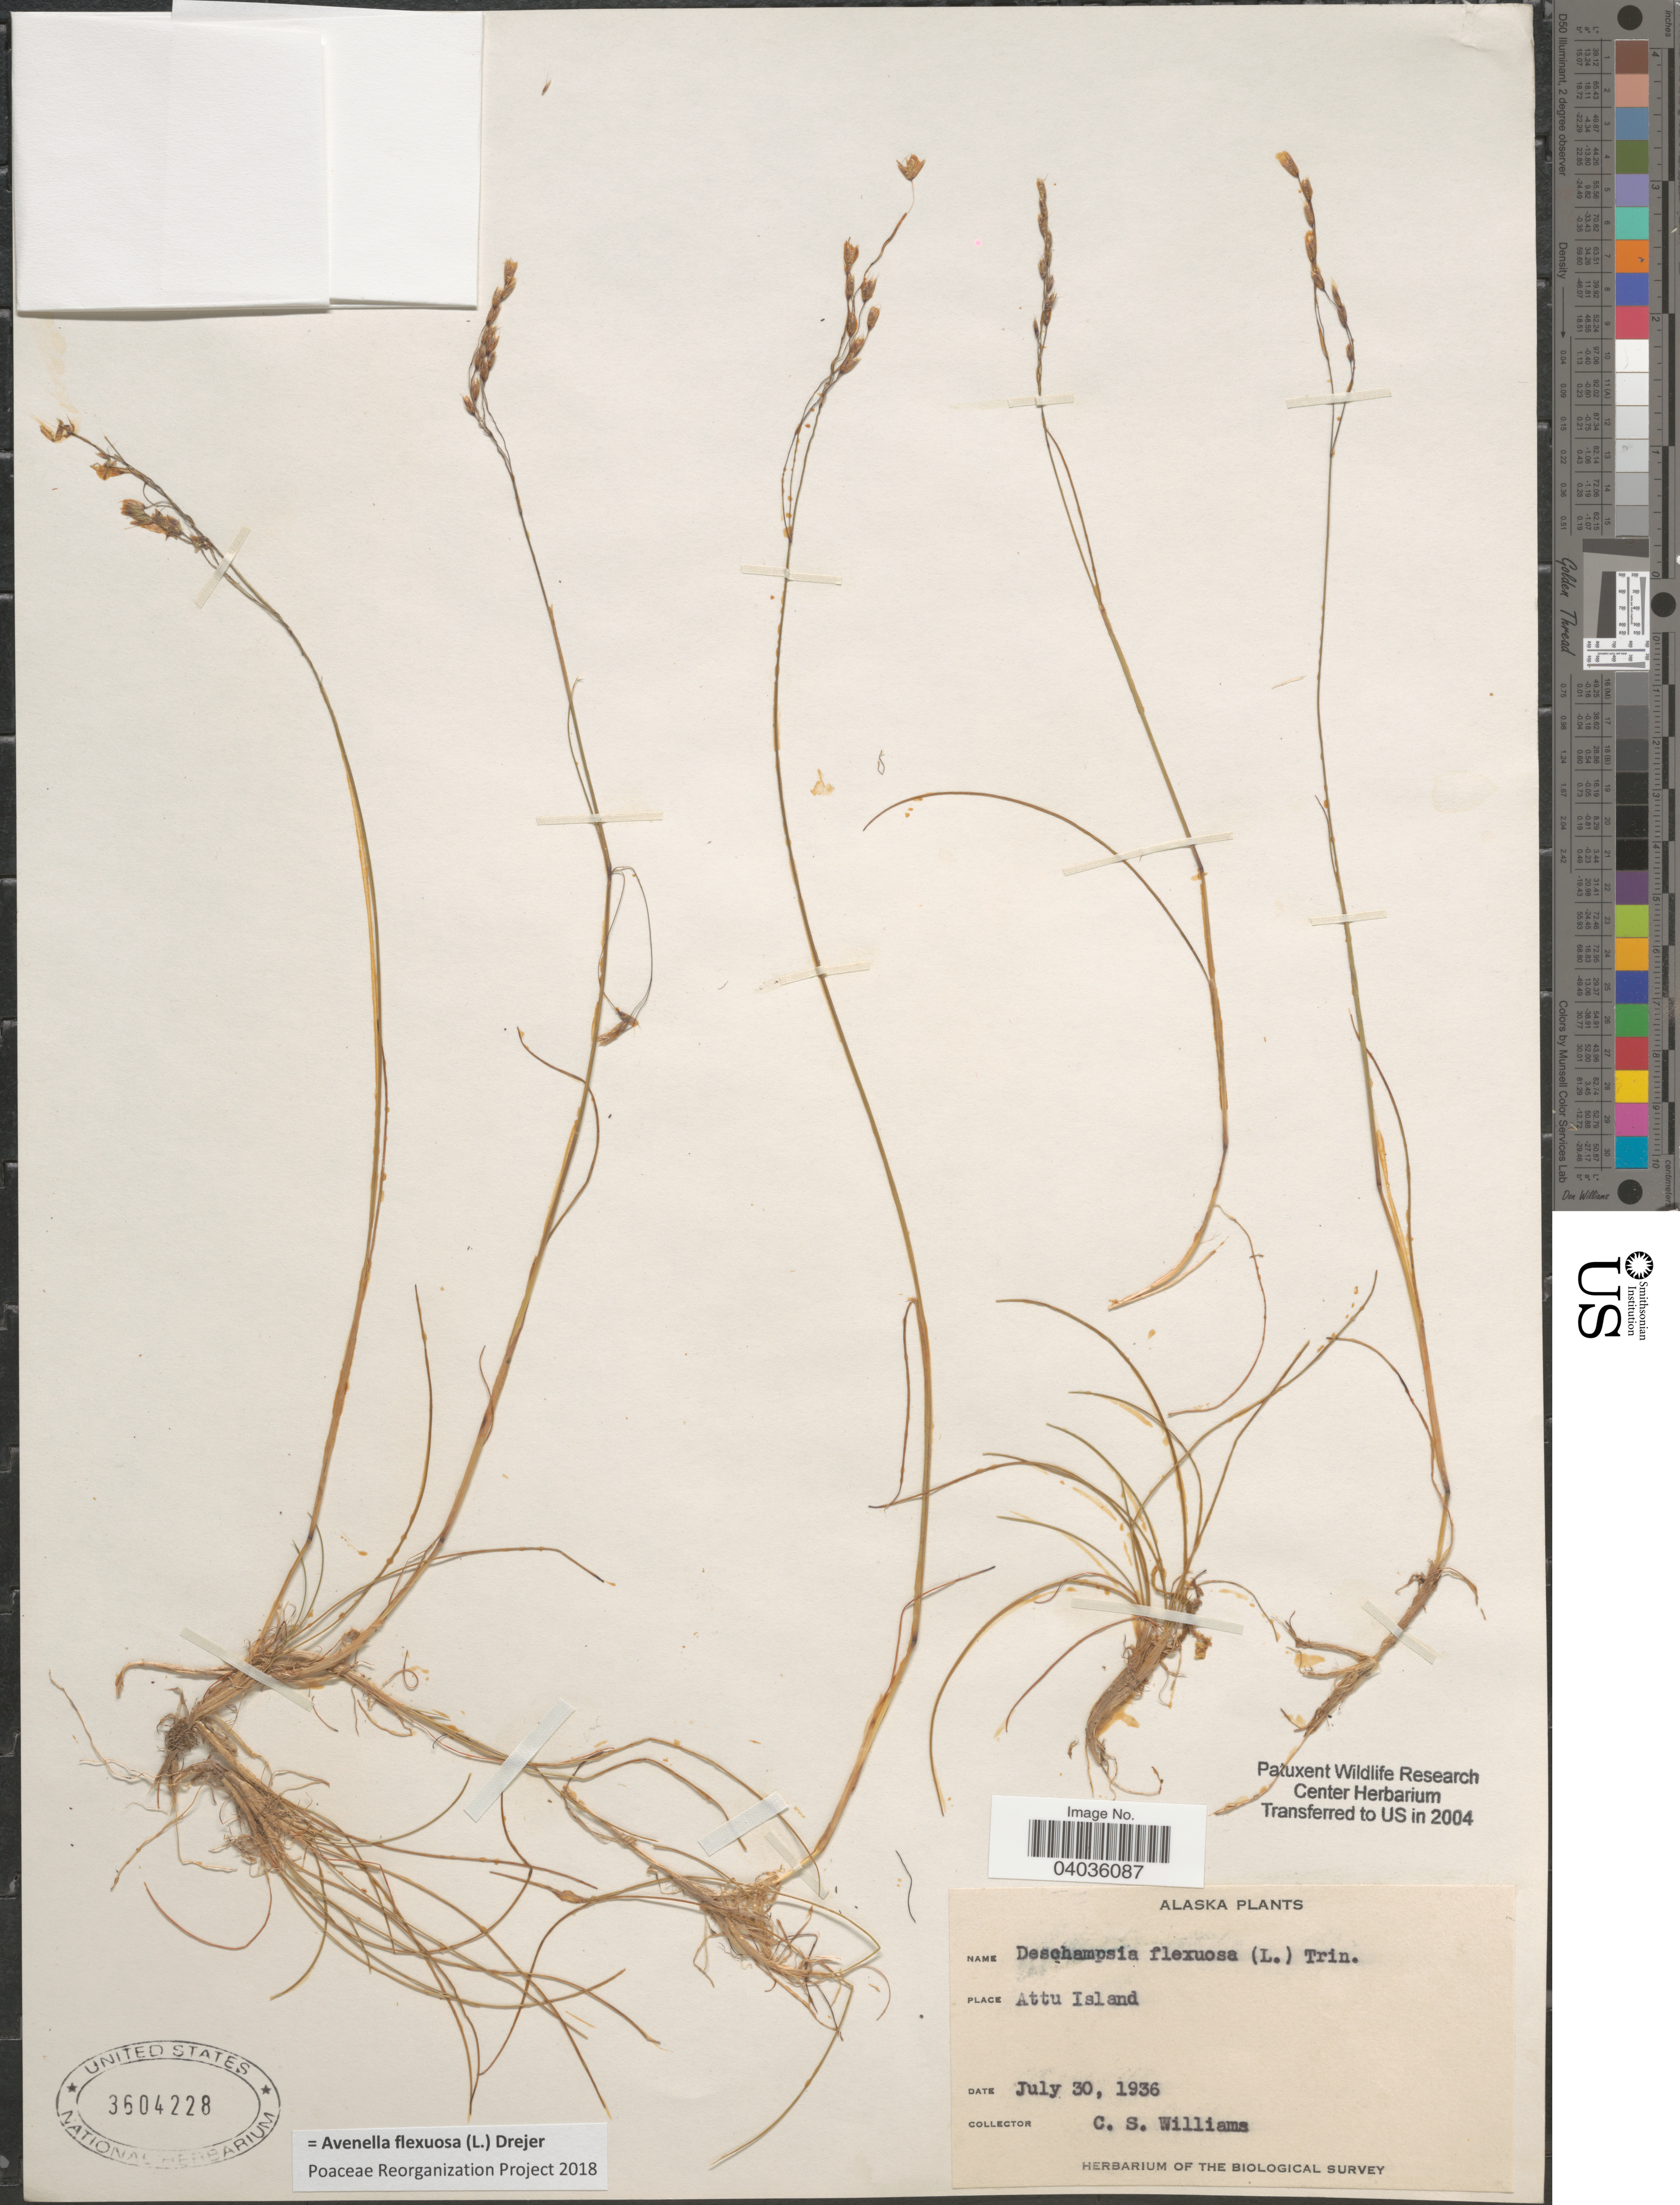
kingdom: Plantae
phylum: Tracheophyta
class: Liliopsida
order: Poales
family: Poaceae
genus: Avenella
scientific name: Avenella flexuosa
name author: (L.) Drejer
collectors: C. Williams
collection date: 1936-07-30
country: United States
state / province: Alaska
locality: Attu Island.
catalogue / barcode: US 3604228